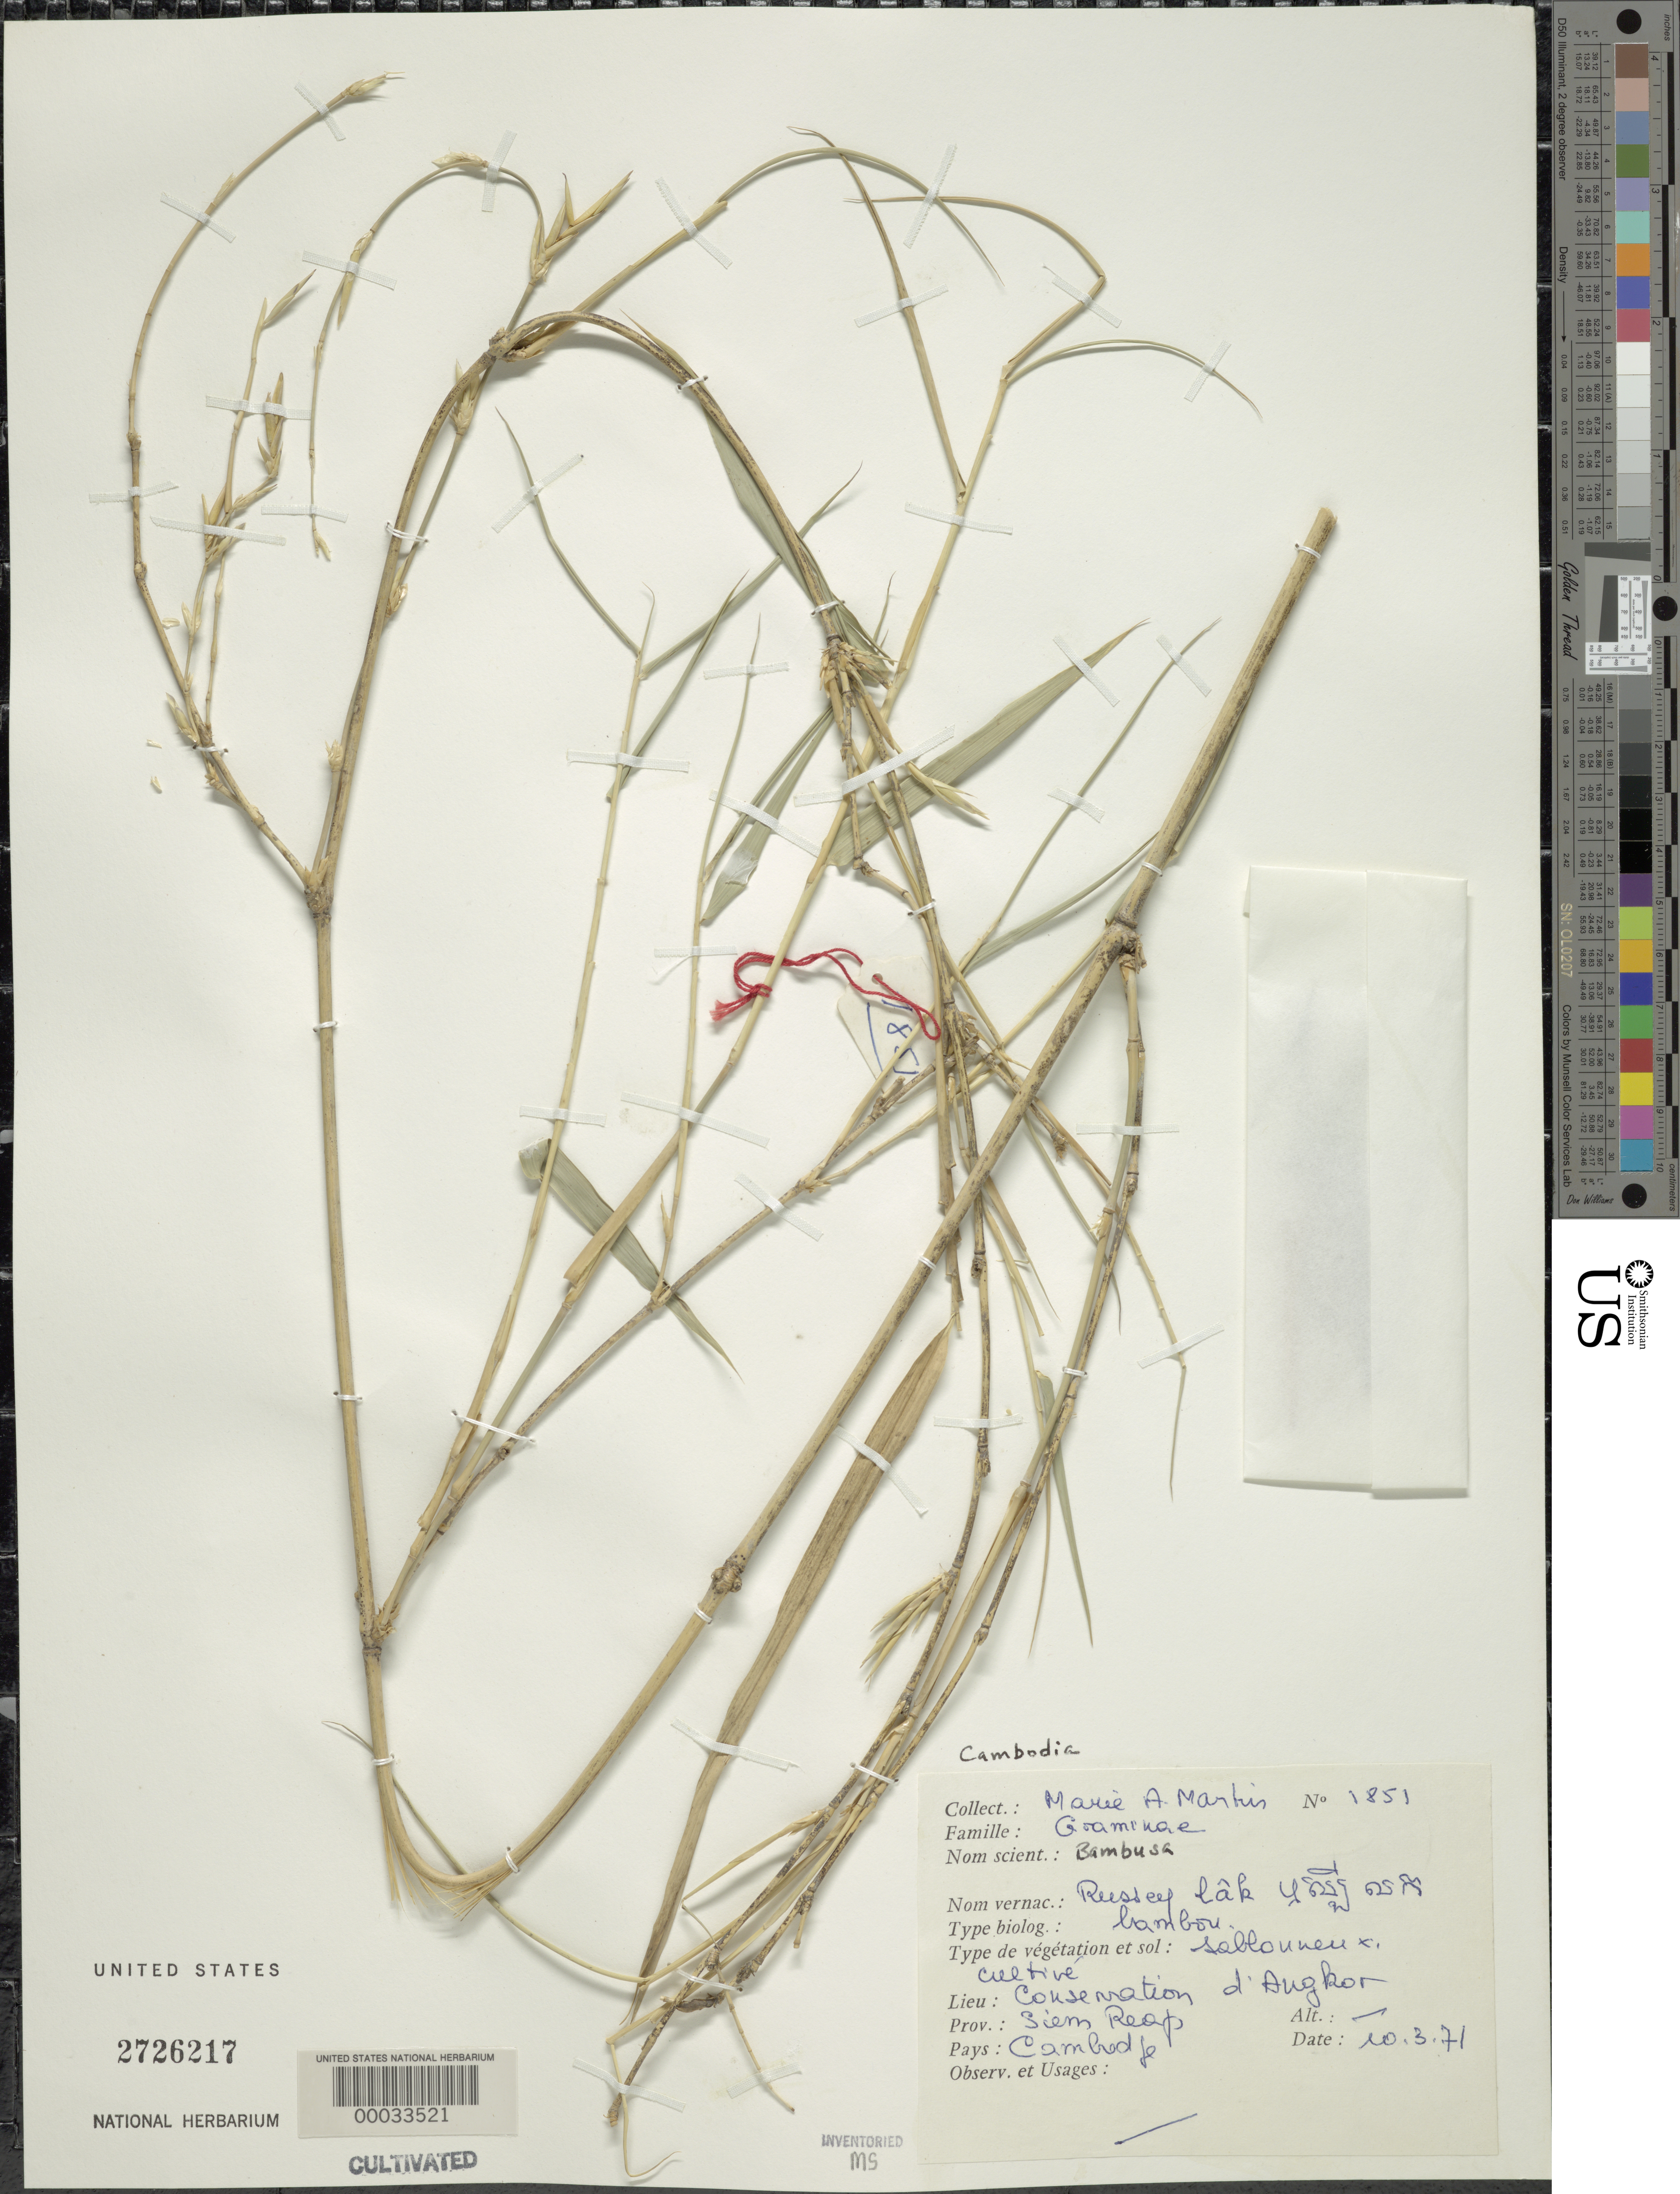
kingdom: Plantae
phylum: Tracheophyta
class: Liliopsida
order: Poales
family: Poaceae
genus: Bambusa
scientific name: Bambusa sp.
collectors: M. A. Martin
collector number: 1851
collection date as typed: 03 Nov 1971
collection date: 1971-11-03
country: Cambodia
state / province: Siemréab-otâr Méanchey ?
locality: Siem Reap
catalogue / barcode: US 2726217